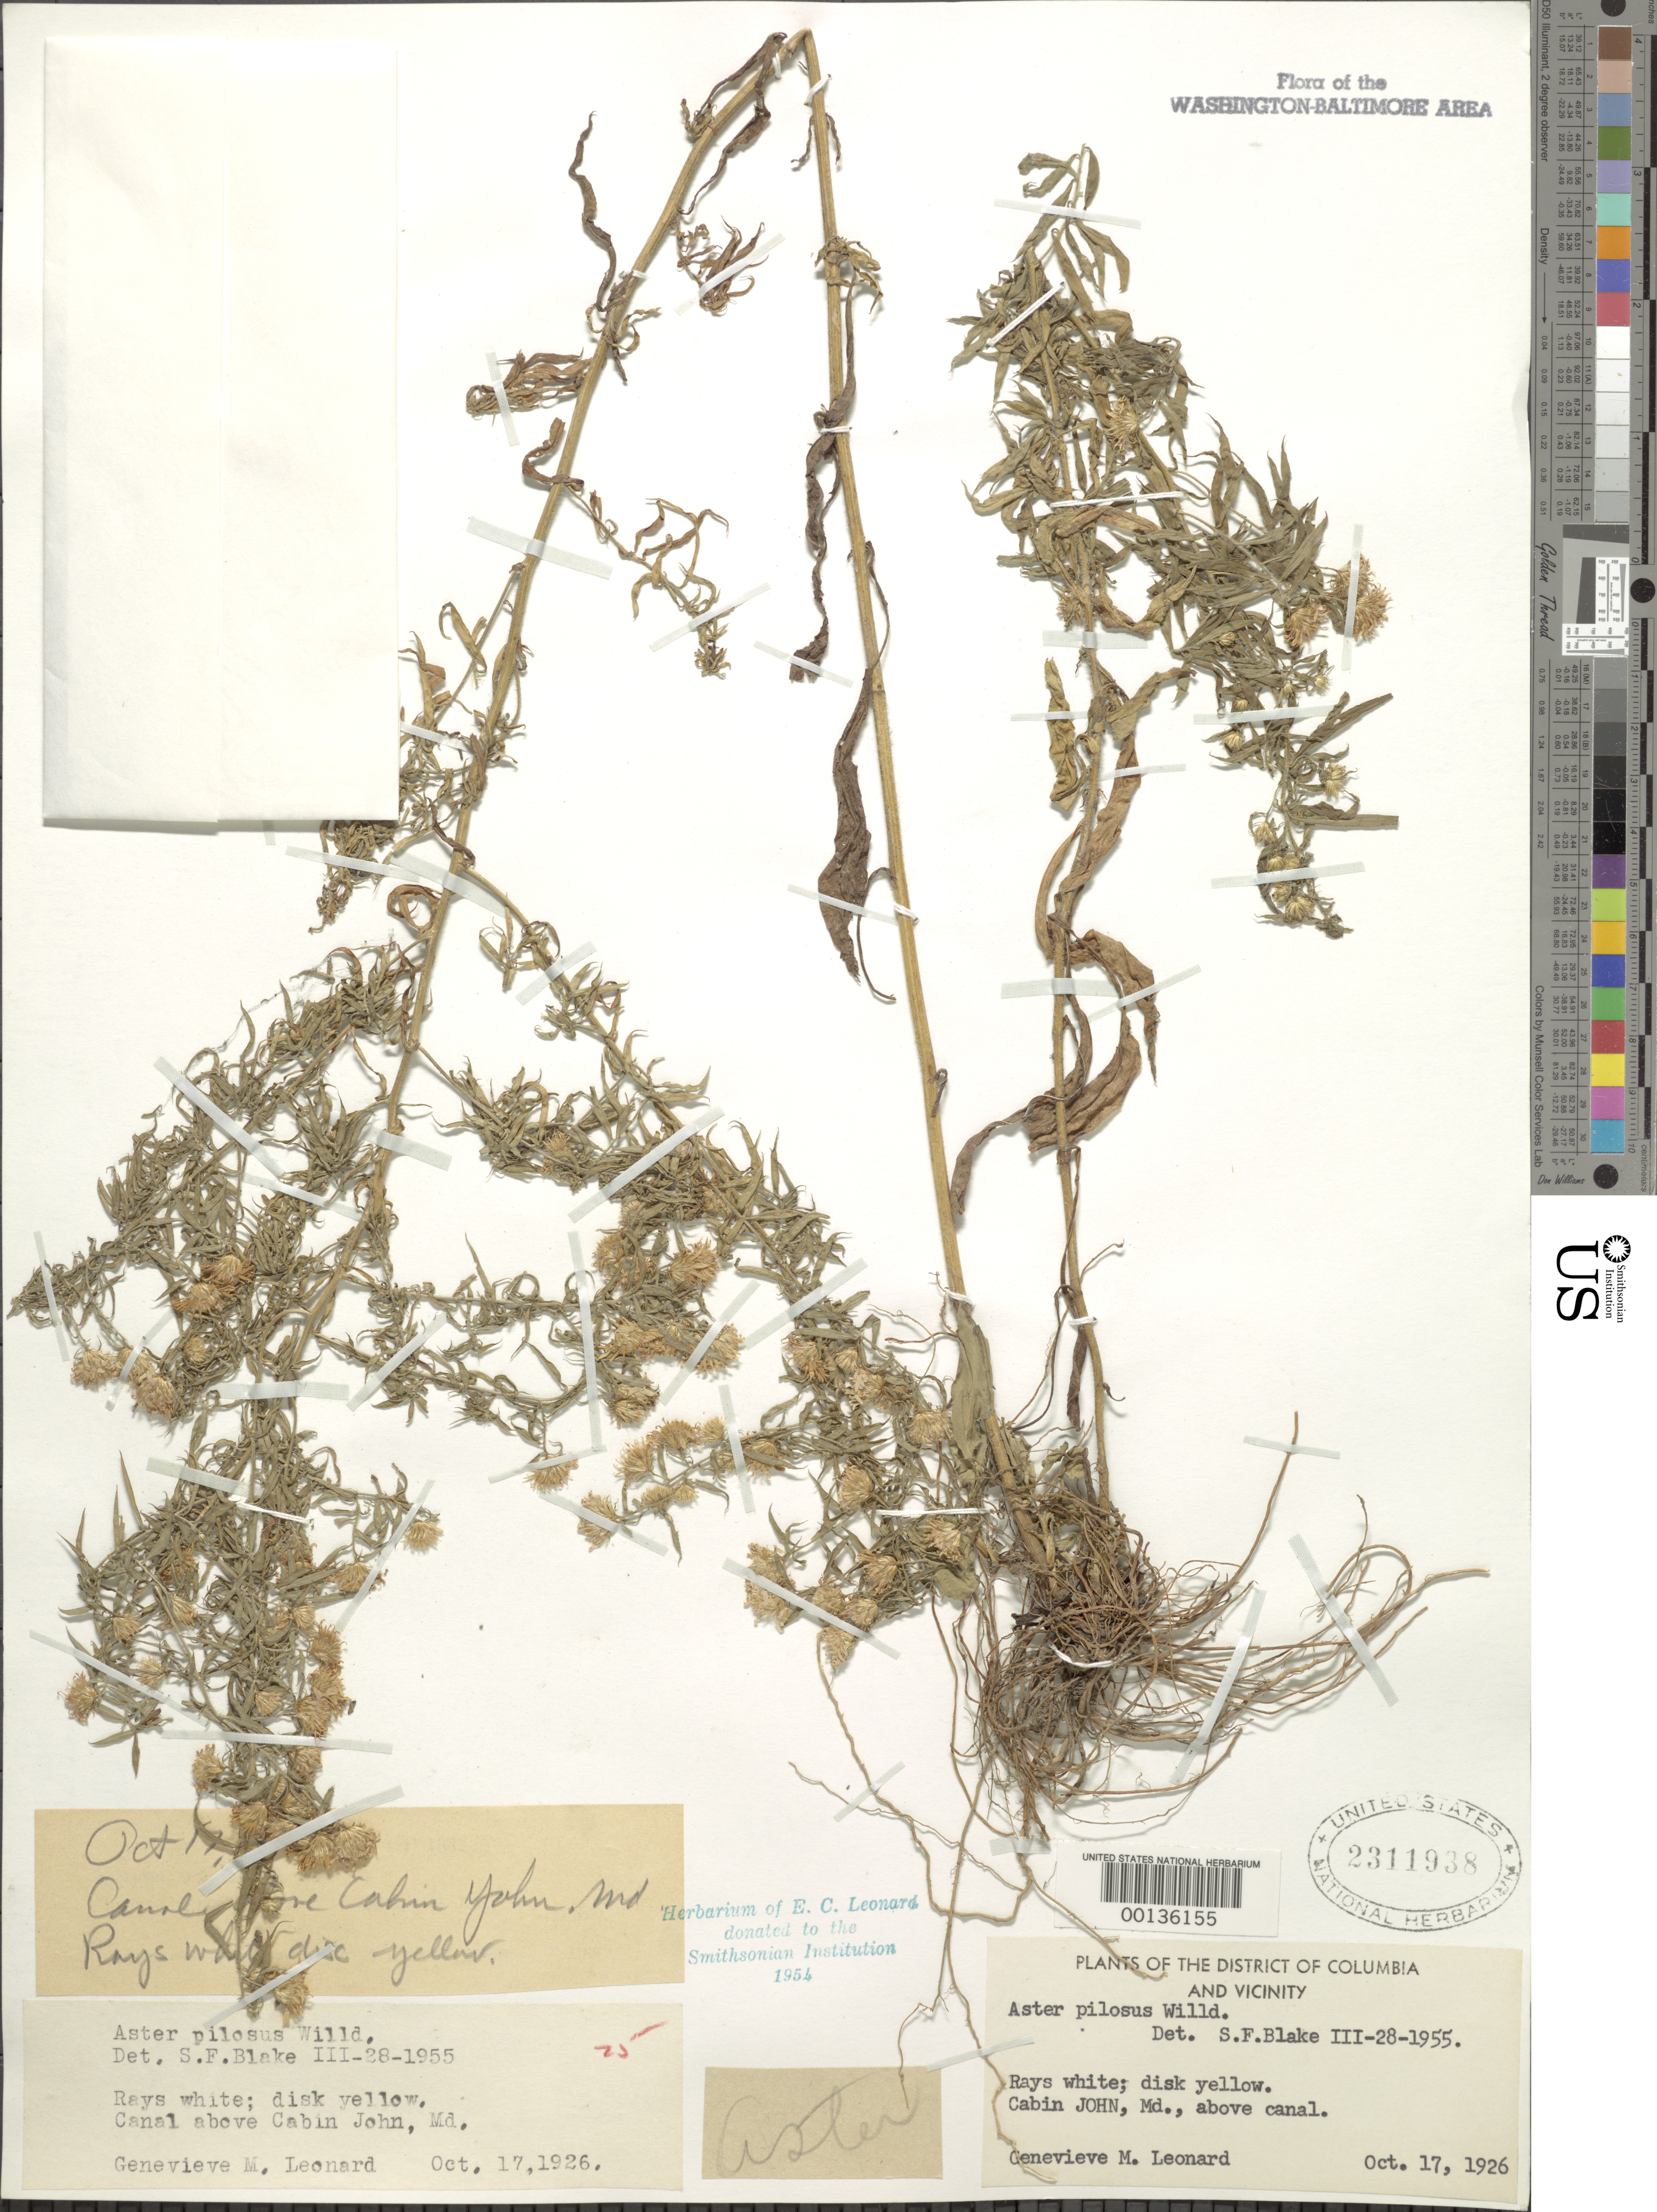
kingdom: Plantae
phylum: Tracheophyta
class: Magnoliopsida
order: Asterales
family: Asteraceae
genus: Symphyotrichum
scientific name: Symphyotrichum pilosum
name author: (Willd.) G.L. Nesom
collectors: G. M. Leonard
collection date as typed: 17 Oct 1926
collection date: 1926-10-17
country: United States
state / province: Maryland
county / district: Montgomery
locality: Cabin John C. & O. Canal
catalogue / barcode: US 2311938